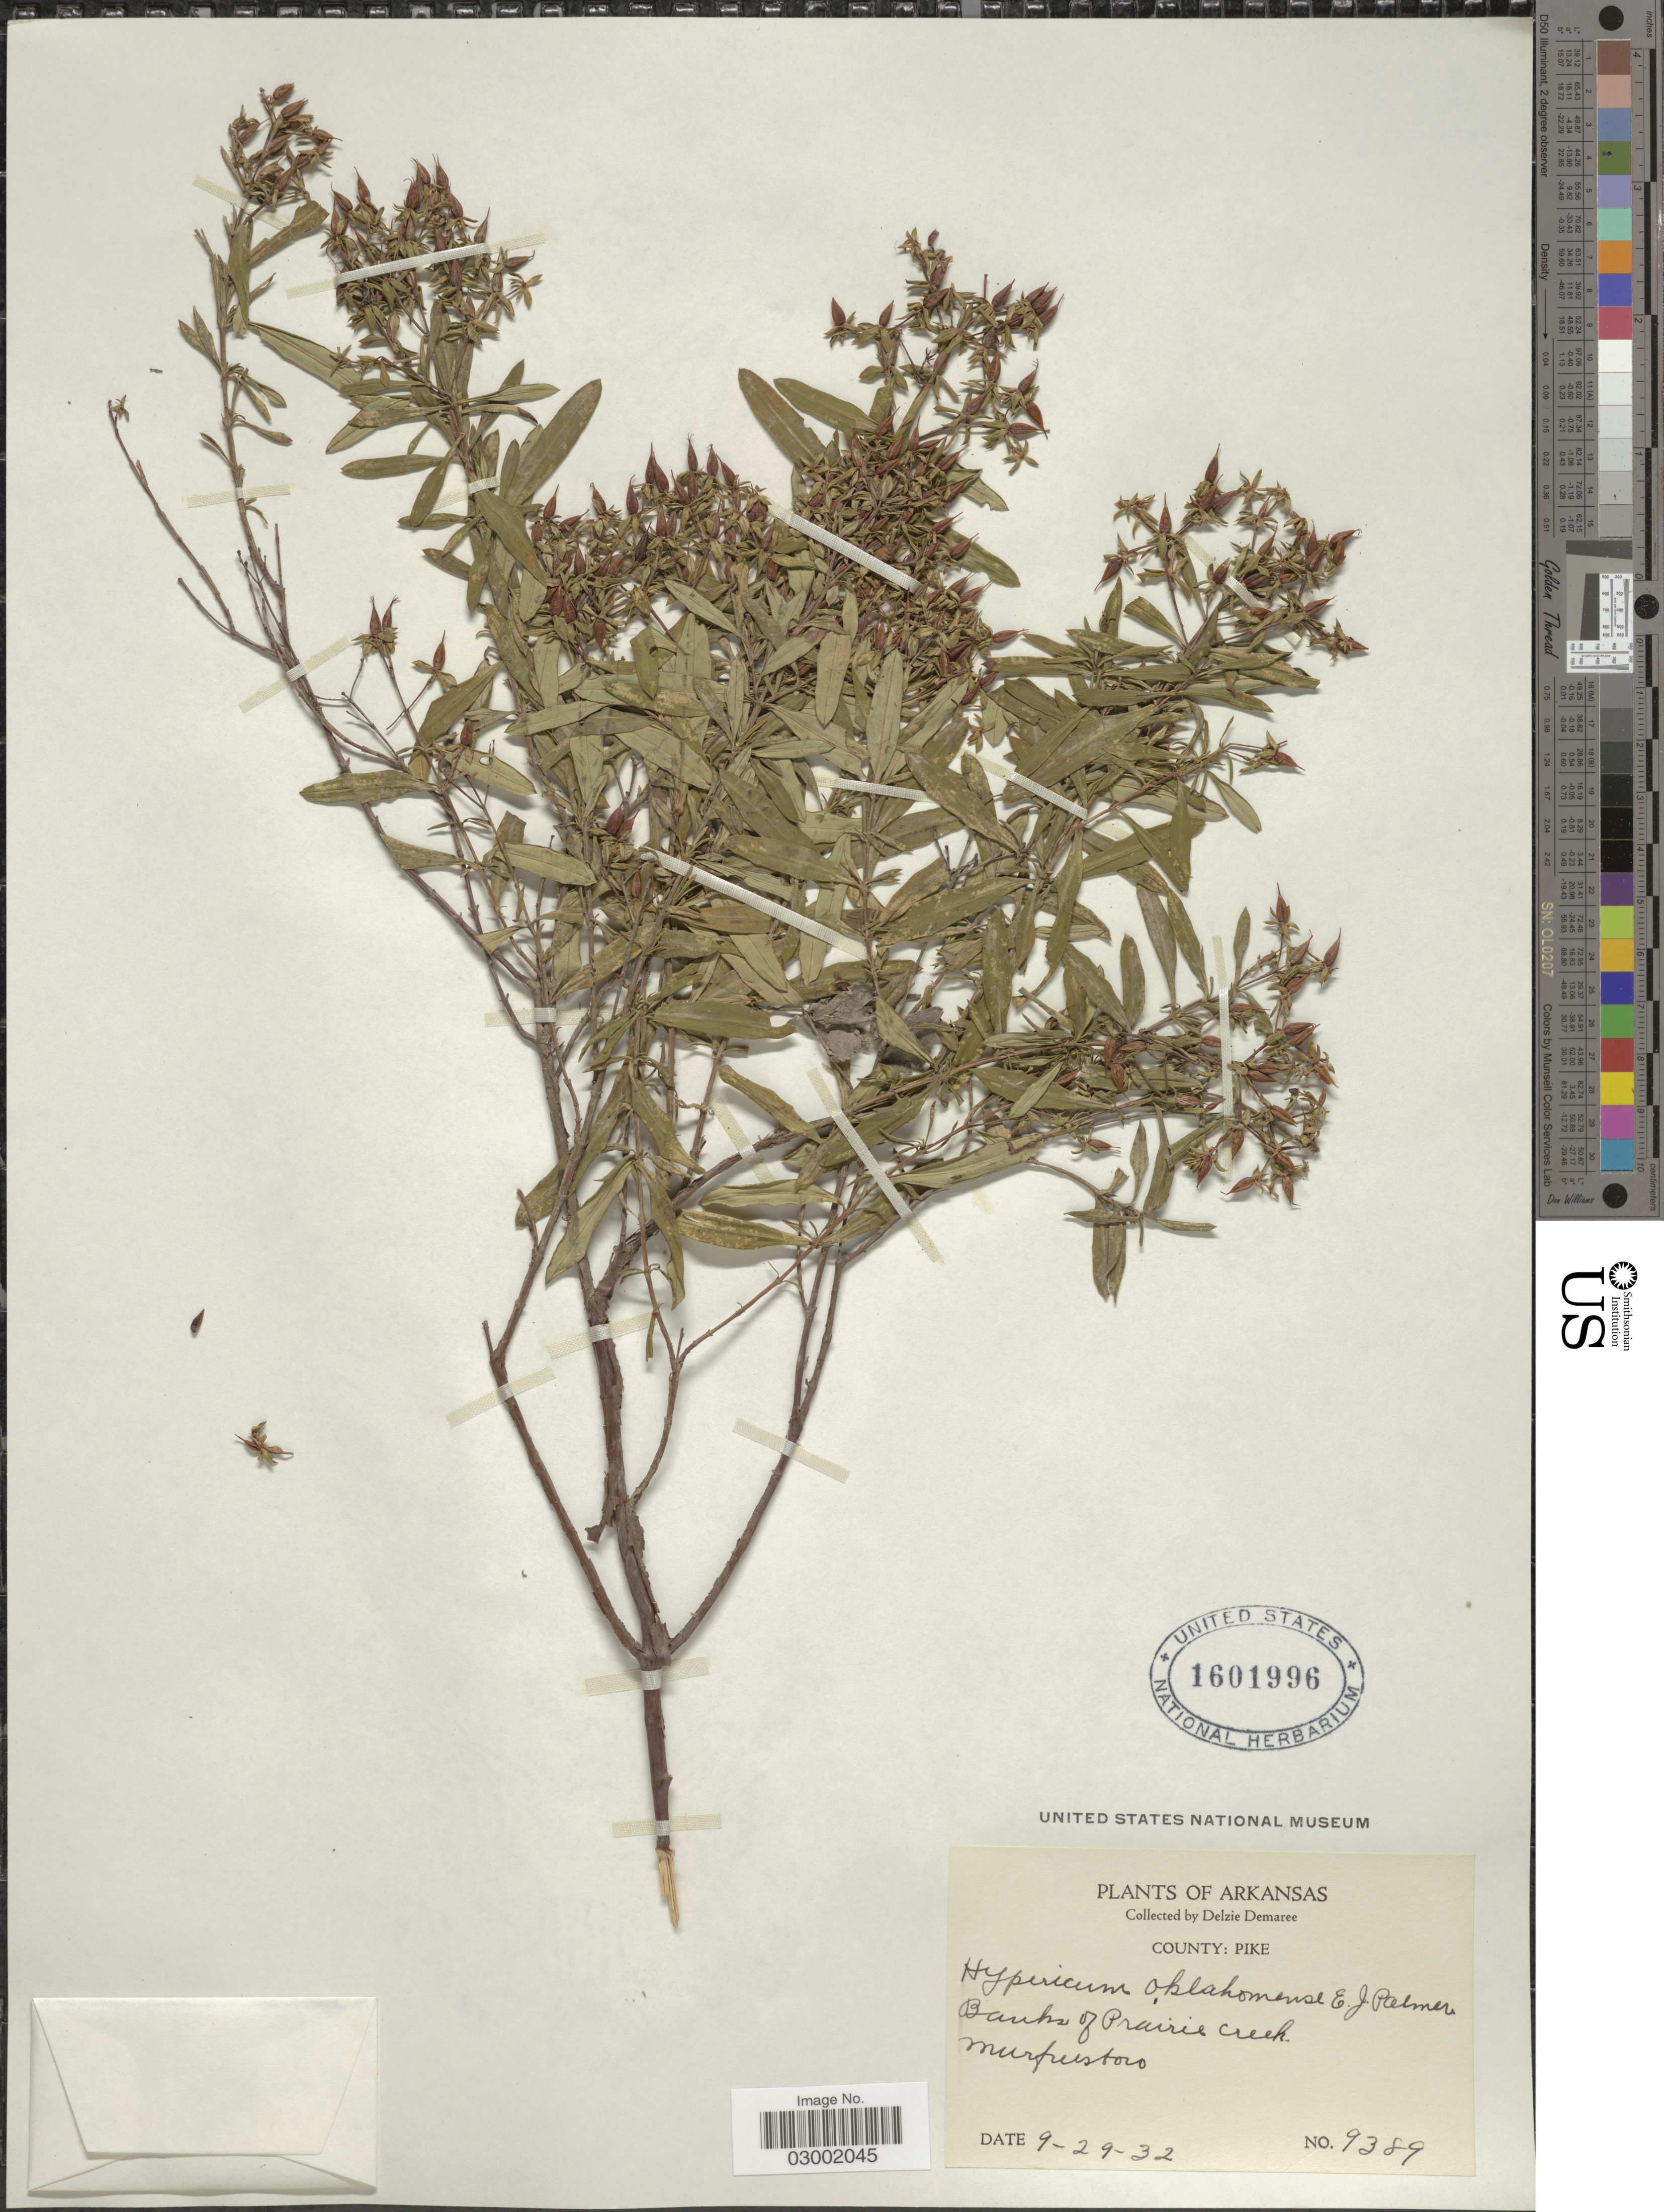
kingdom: Plantae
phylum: Tracheophyta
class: Magnoliopsida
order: Malpighiales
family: Hypericaceae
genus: Hypericum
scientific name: Hypericum oklahomense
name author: E.J. Palmer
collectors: D. Demaree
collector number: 9389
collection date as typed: Transcribed d/m/y: 29/9/32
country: United States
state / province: Arkansas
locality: County: Pike. Banks of Prairie Creek. Murfreesboro.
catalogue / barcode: US 1601996